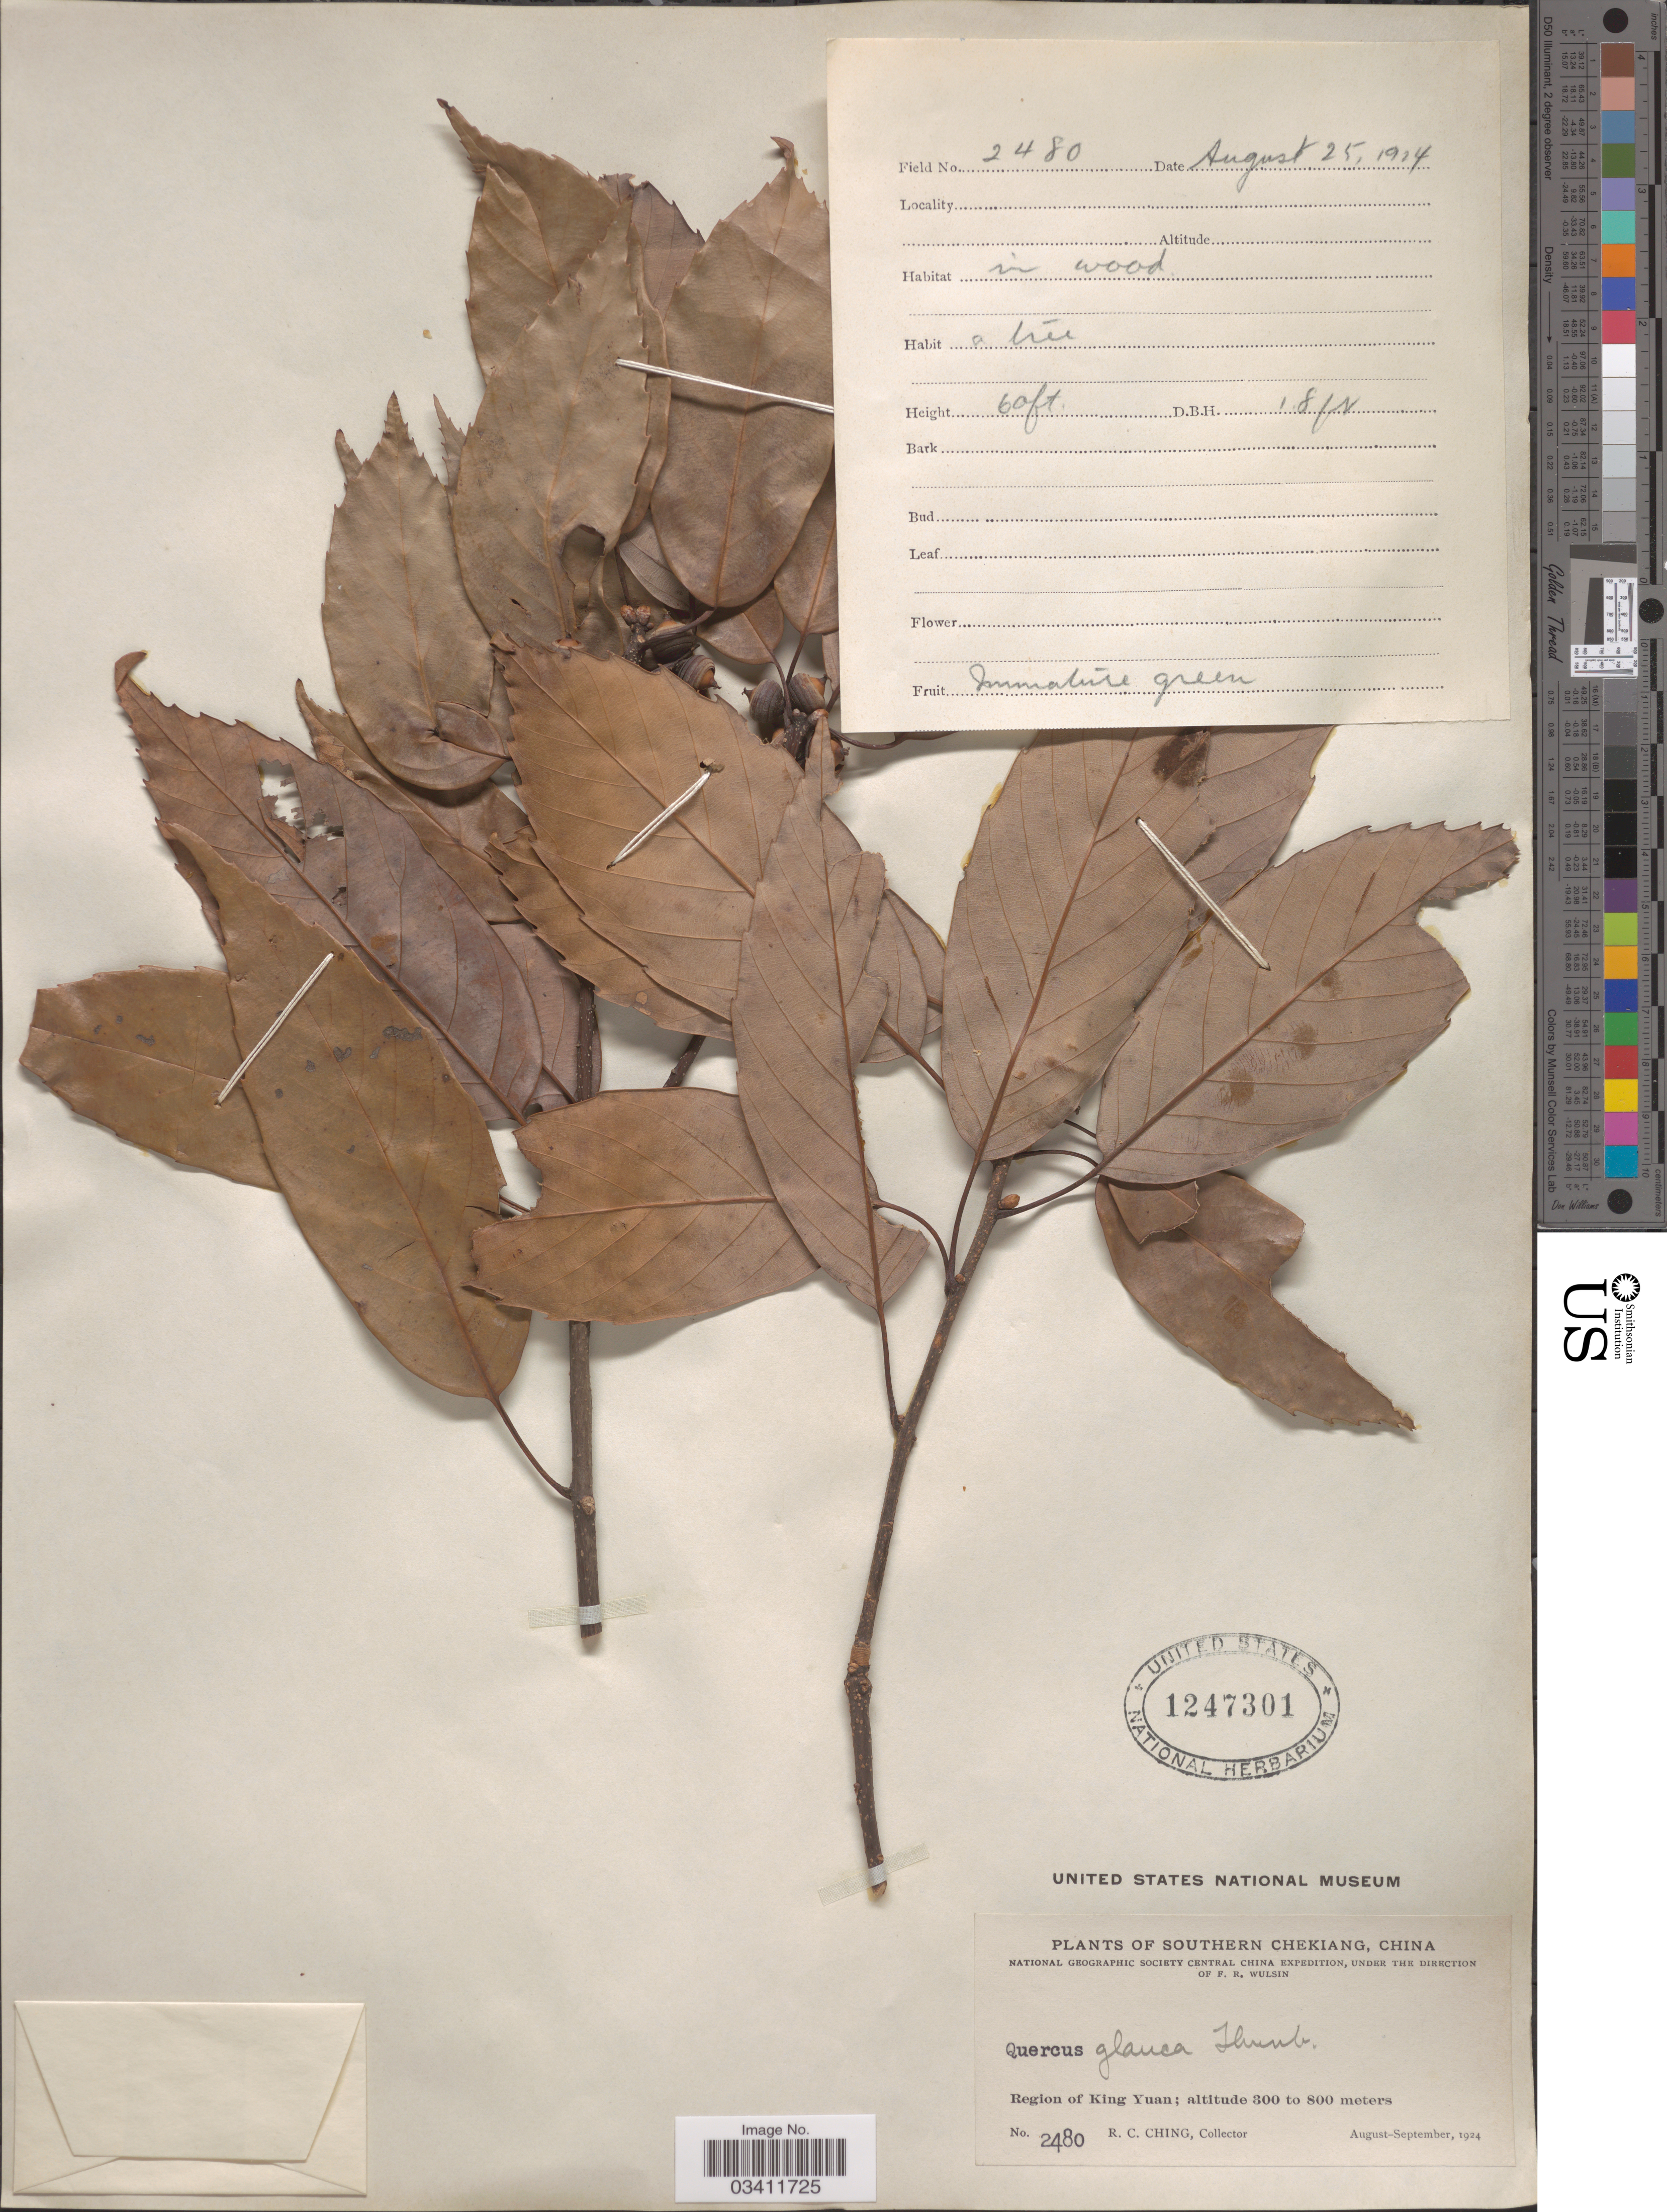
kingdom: Plantae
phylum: Tracheophyta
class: Magnoliopsida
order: Fagales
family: Fagaceae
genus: Quercus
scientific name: Quercus glauca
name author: Thunb.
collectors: R. C. Ching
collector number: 2480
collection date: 1924-08-25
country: China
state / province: Zhejiang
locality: Southern Chekiang. Region of King Yuan.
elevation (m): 300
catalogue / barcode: US 1247301